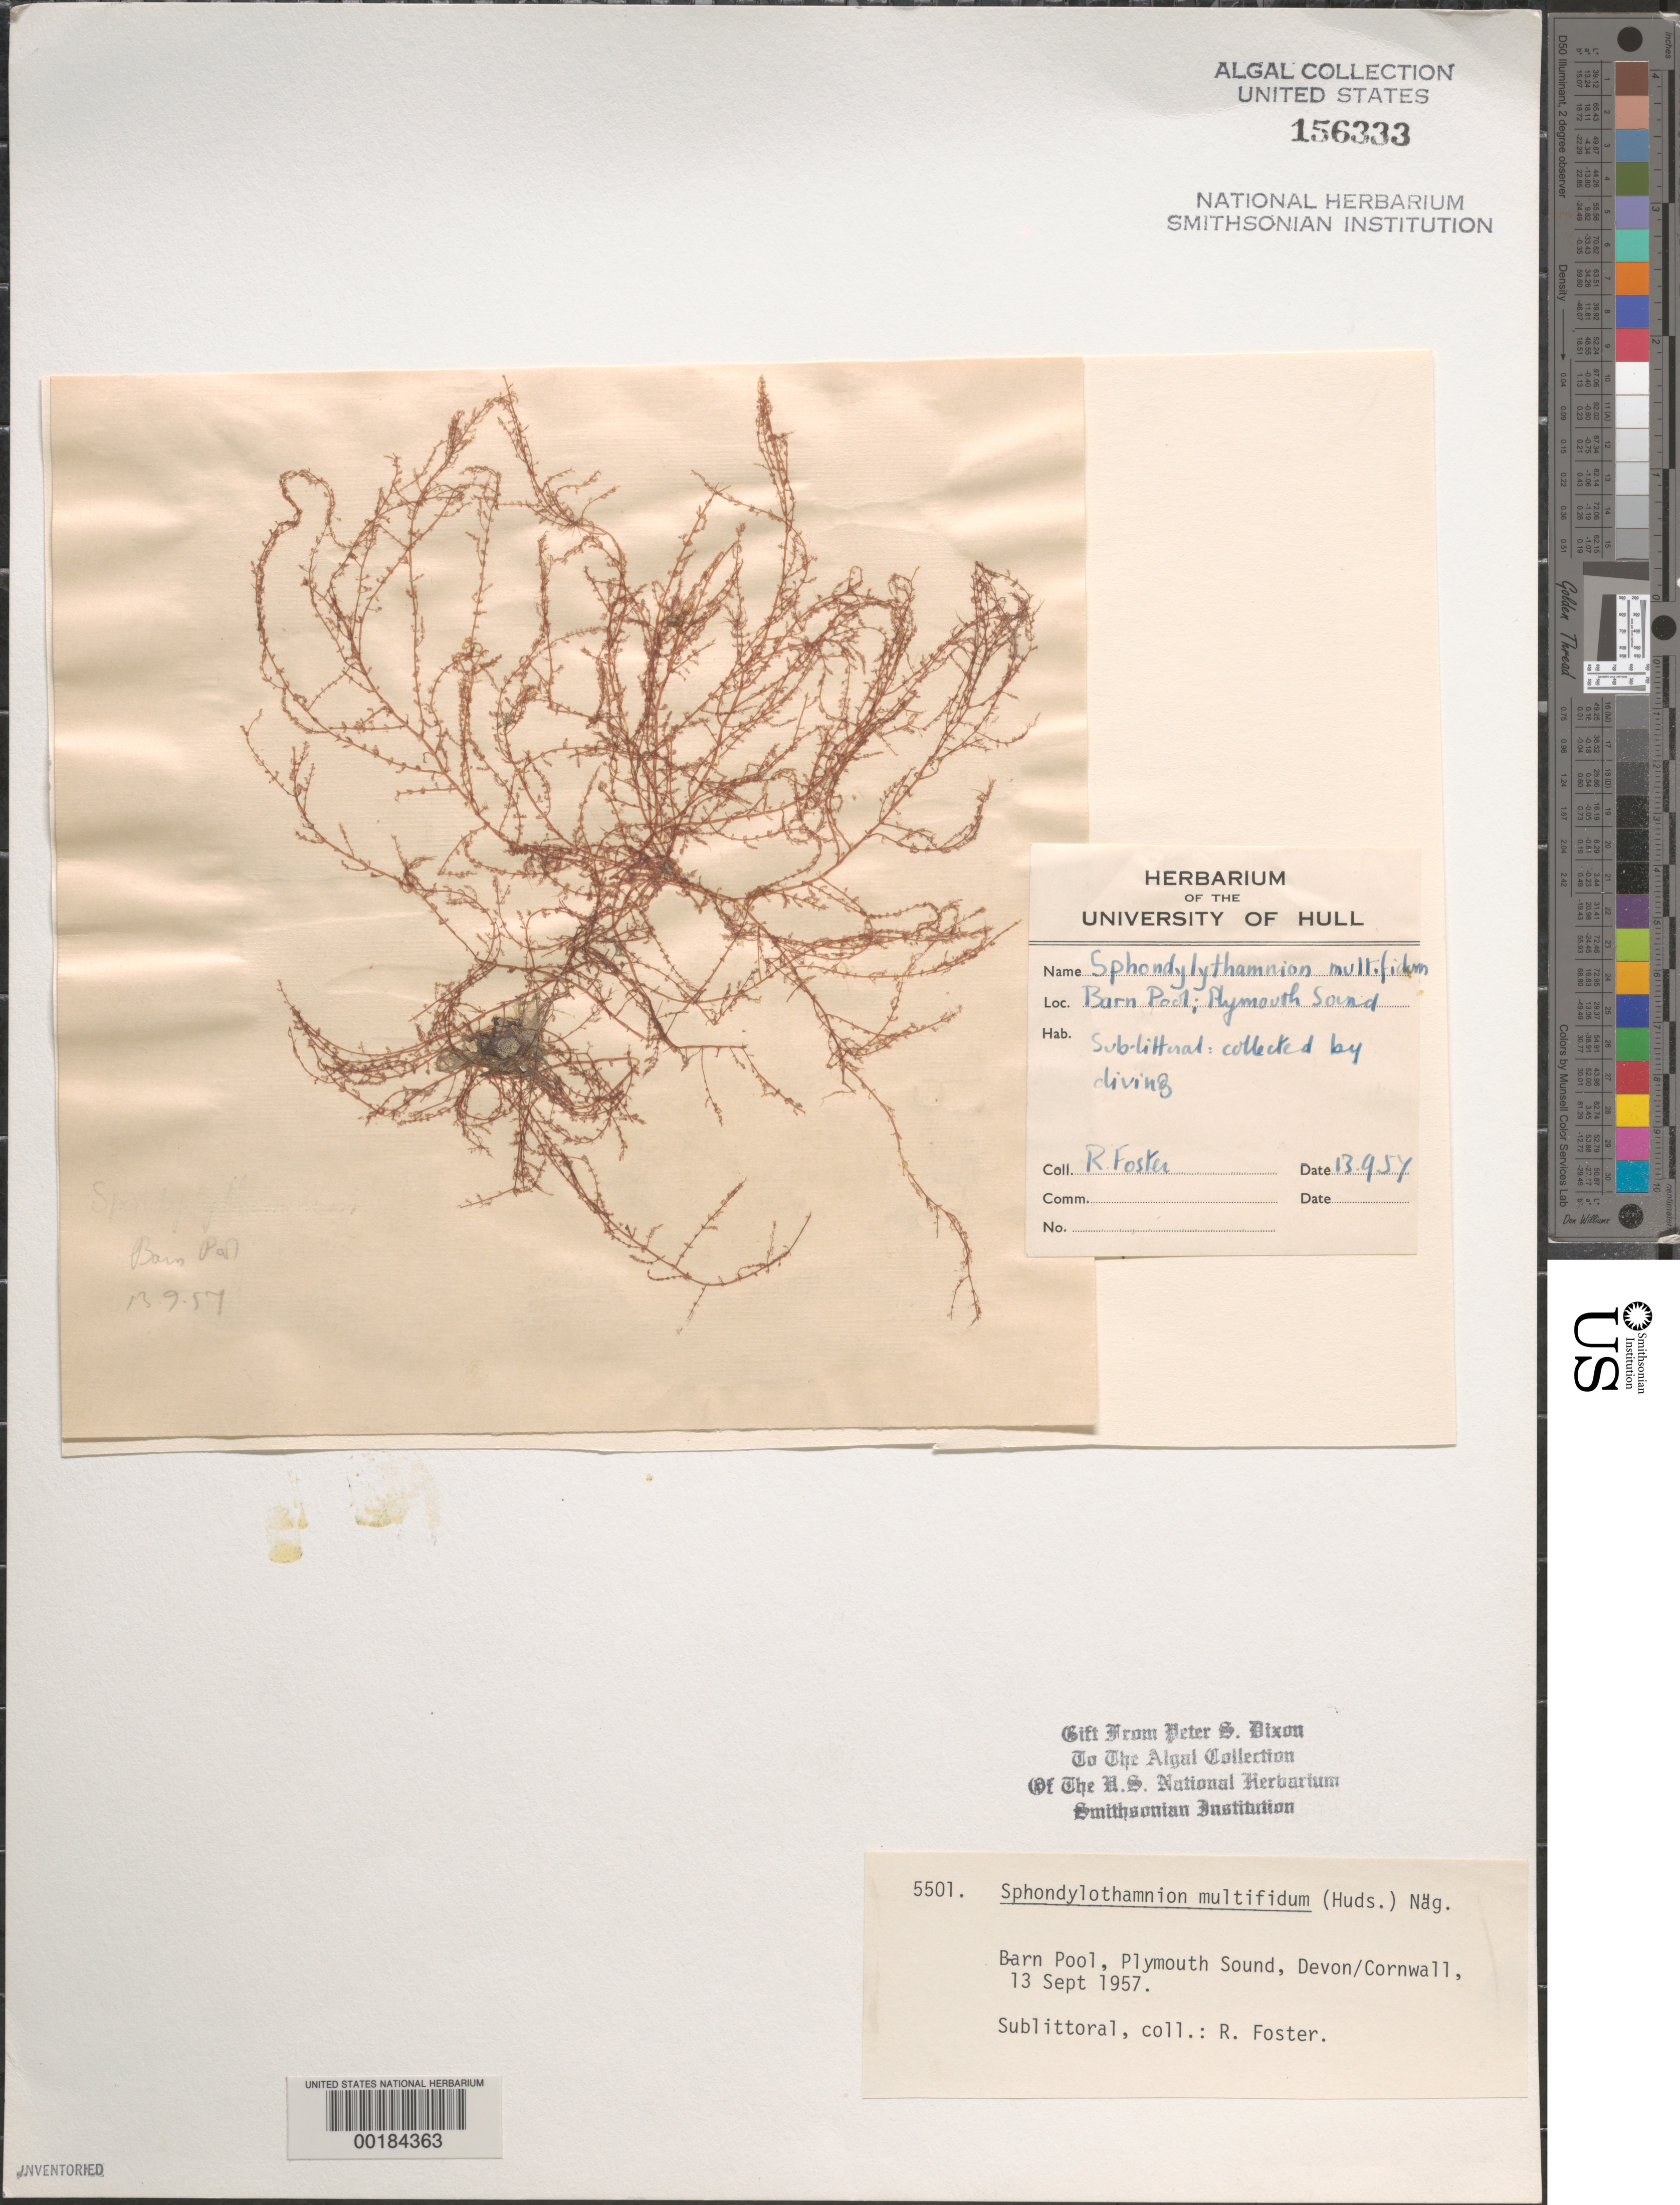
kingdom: Plantae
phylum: Rhodophyta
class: Florideophyceae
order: Ceramiales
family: Wrangeliaceae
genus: Sphondylothamnion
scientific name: Sphondylothamnion multifidum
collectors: R. Foster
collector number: PSD 5501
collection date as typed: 13 Sep 1957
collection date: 1957-09-13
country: United Kingdom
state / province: England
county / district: Devon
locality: Barn Pool, Plymouth Sound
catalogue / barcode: US 156333